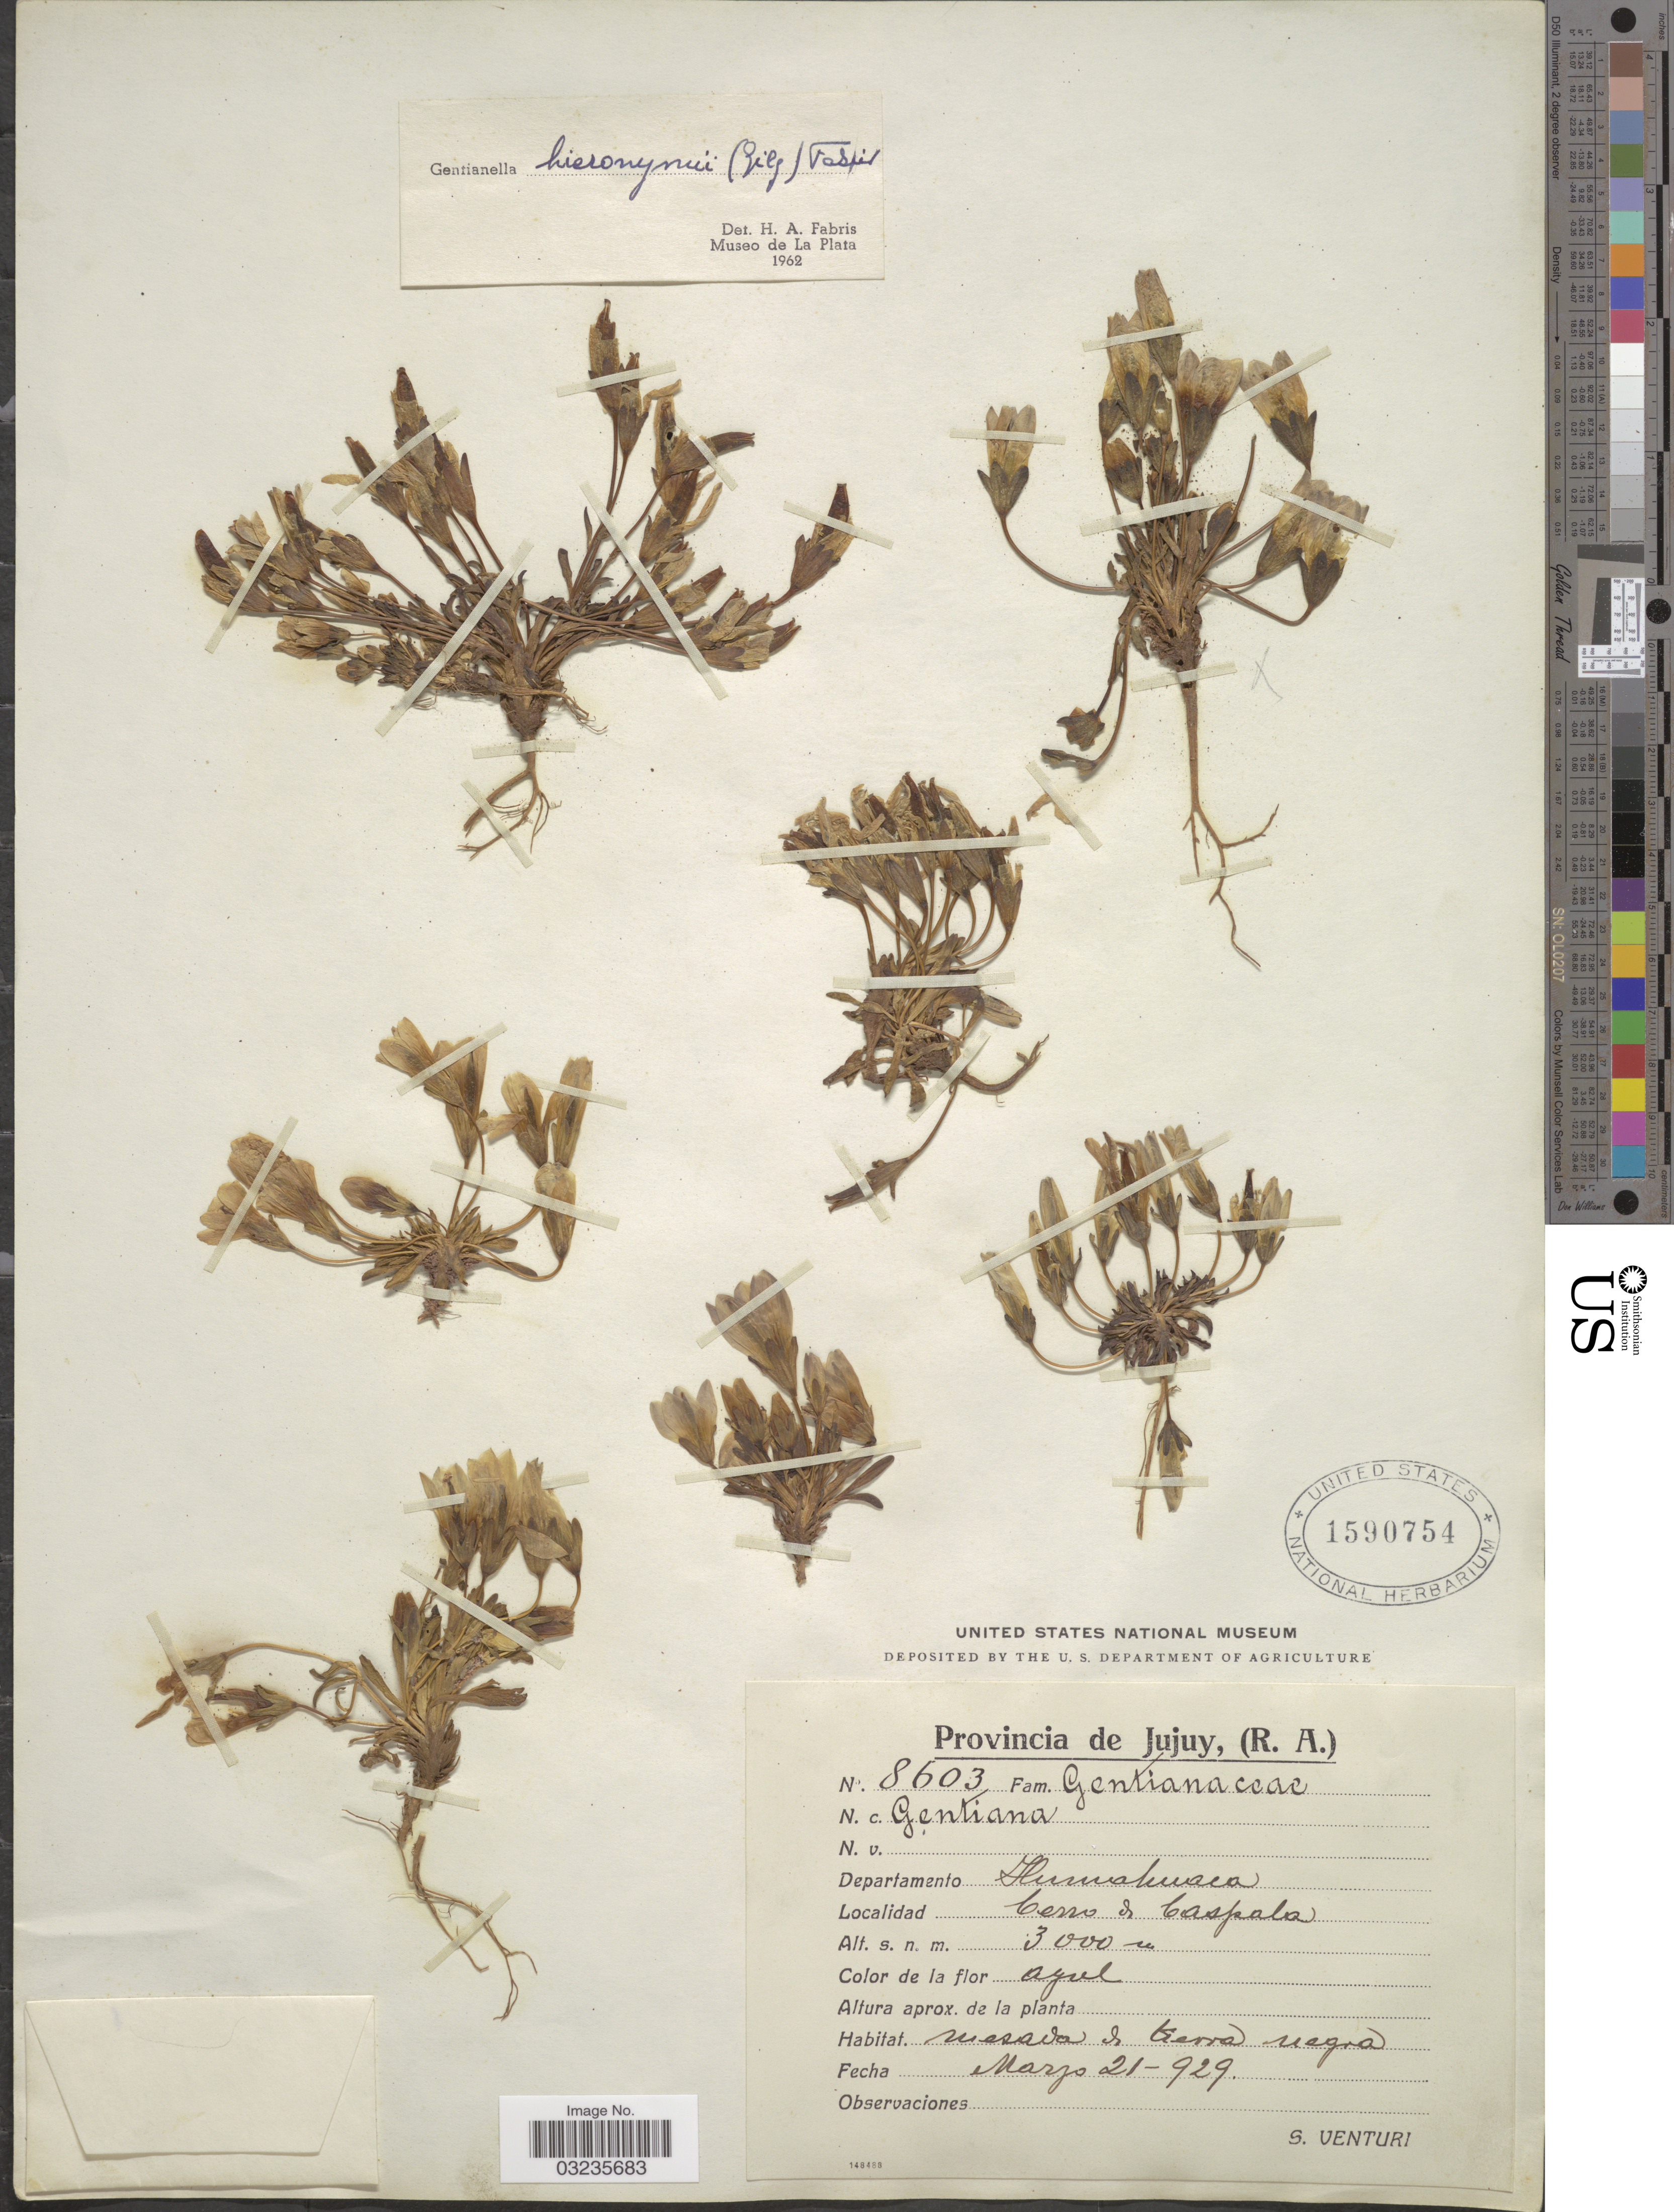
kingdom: Plantae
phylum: Tracheophyta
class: Magnoliopsida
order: Gentianales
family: Gentianaceae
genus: Gentiana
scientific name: Gentiana hieronymi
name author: Gilg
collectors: S. Venturi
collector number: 8603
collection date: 1929-03-21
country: Argentina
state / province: Jujuy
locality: Departamento Humahuaca. Cerro de Caspala.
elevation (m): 3000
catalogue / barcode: US 1590754